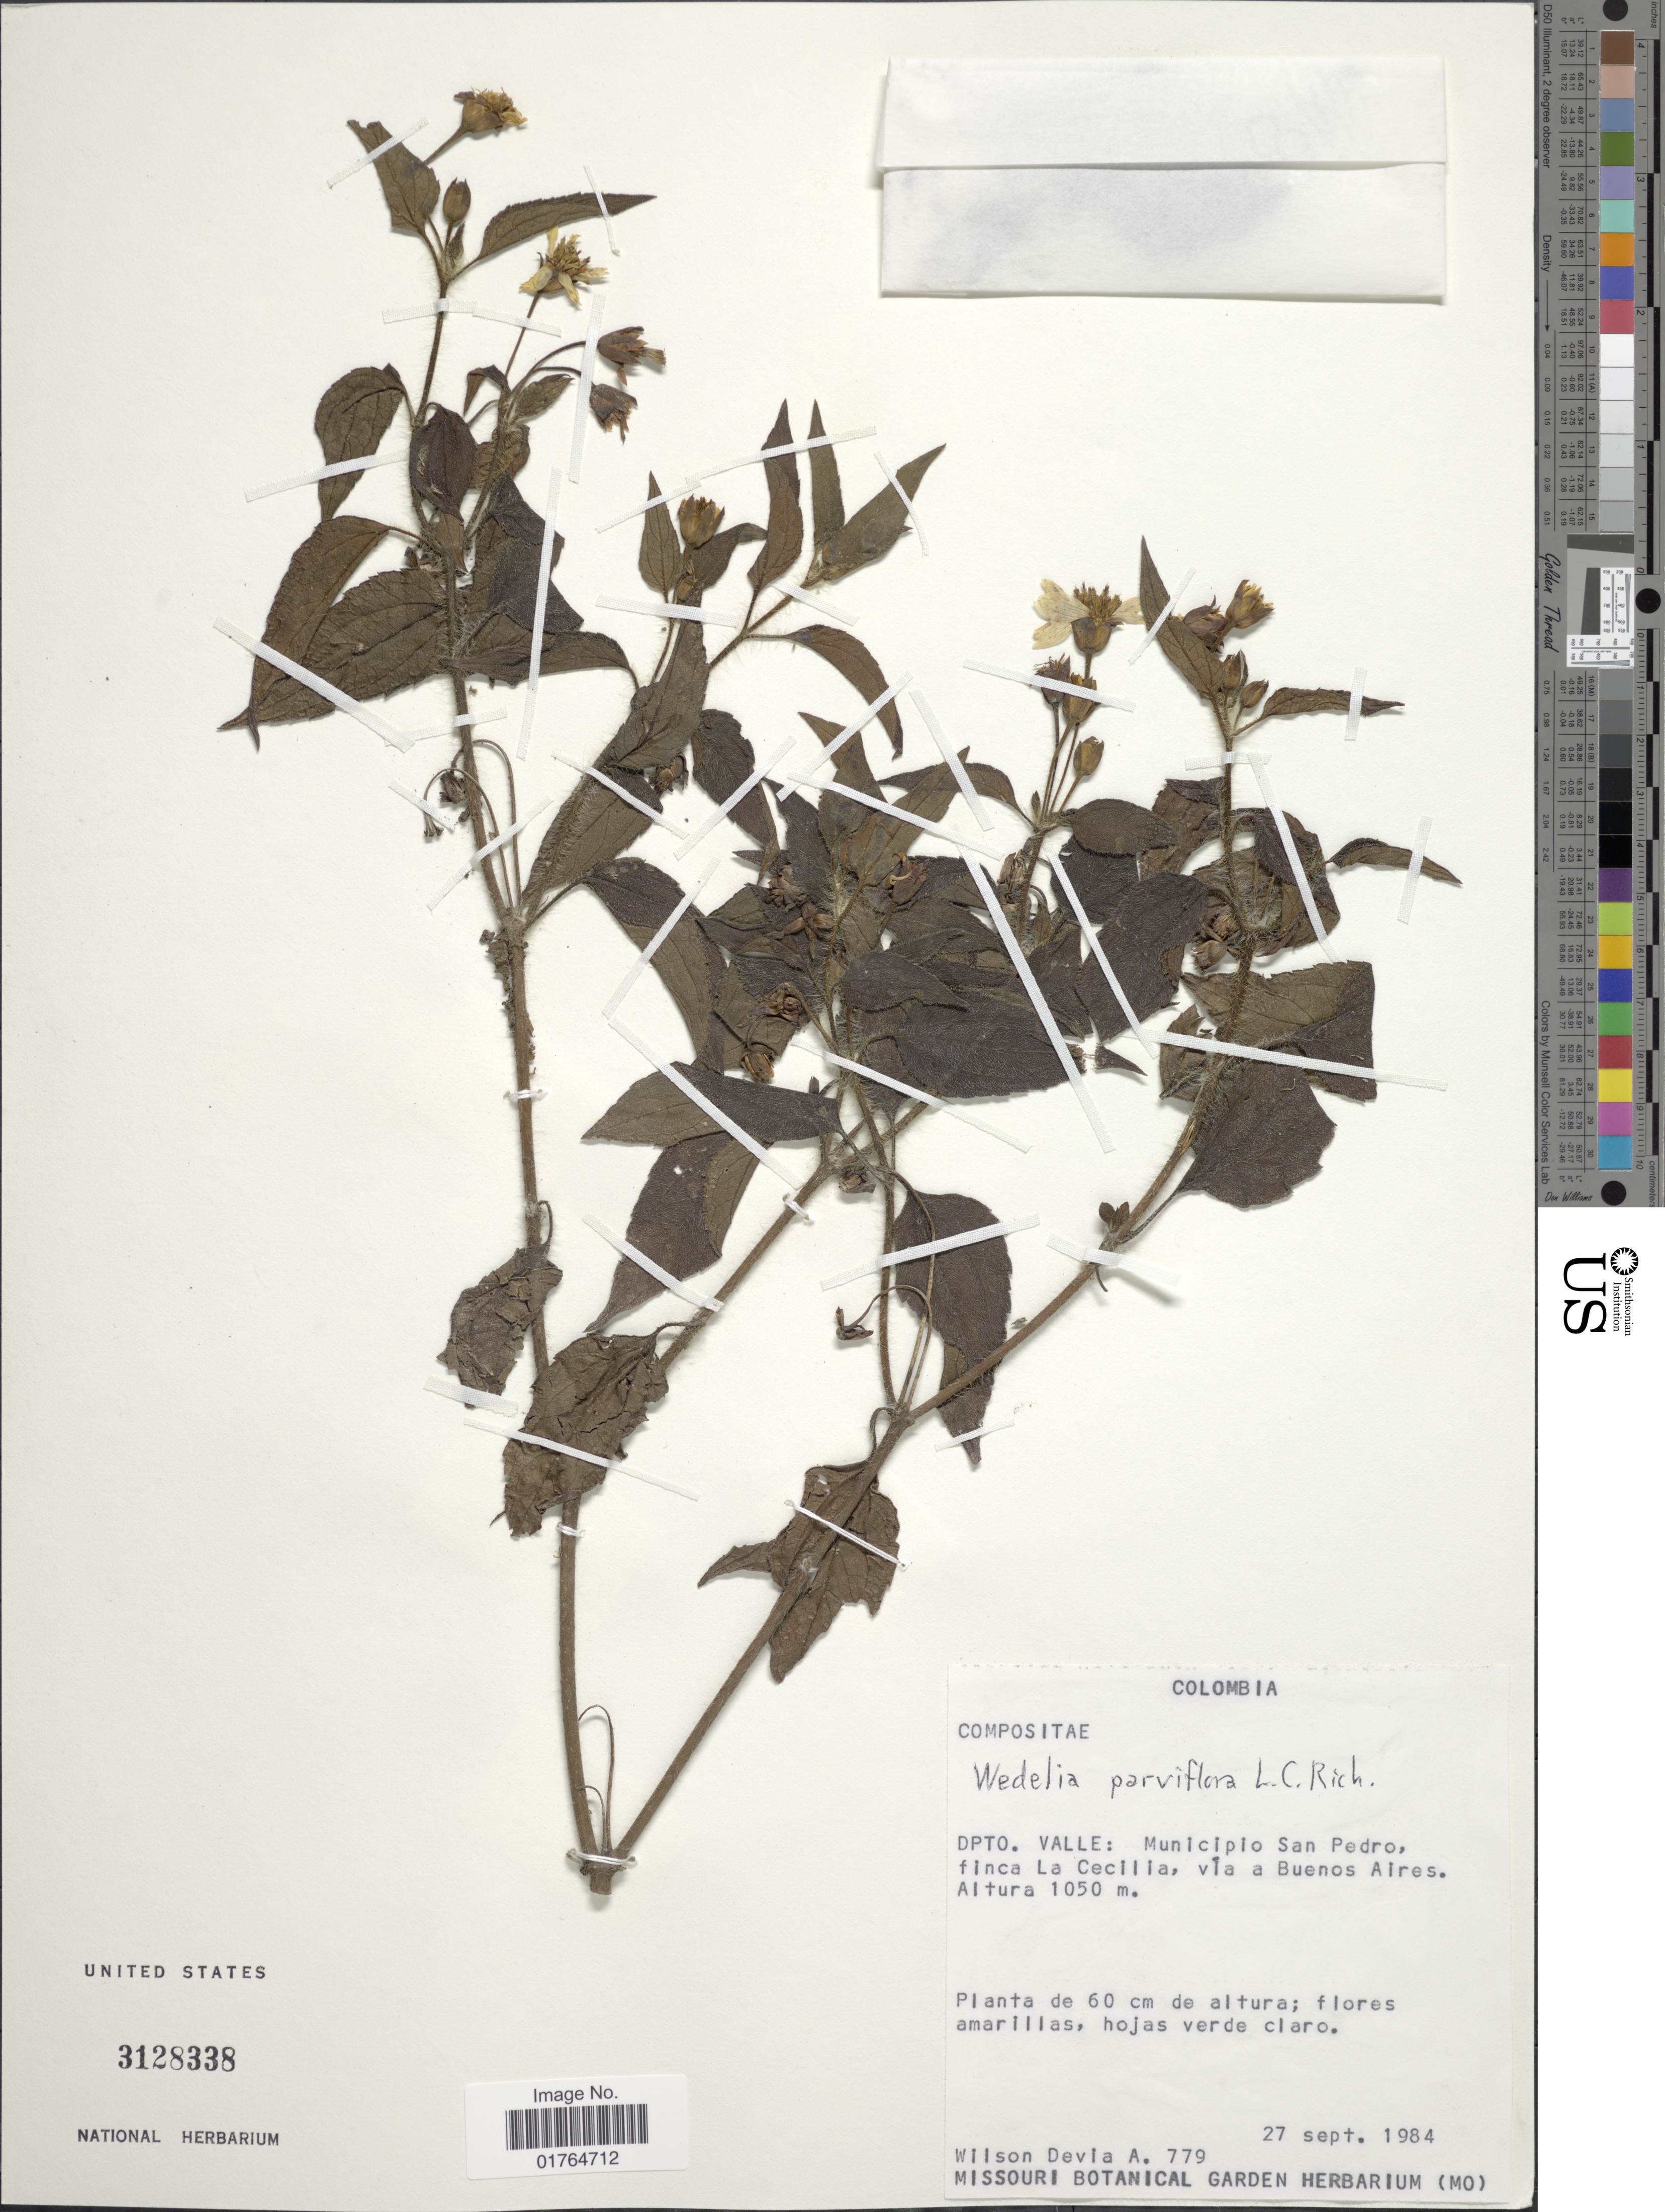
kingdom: Plantae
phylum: Tracheophyta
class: Magnoliopsida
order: Asterales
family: Asteraceae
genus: Wedelia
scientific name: Wedelia parviflora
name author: Rich.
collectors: W. Devia A.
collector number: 779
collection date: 1984-09-27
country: Colombia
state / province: Valle del Cauca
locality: Dpto. Valle, Municipio San Pedro, finca La Cecilia, via a Buenos Aires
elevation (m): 1050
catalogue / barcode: US 3128338